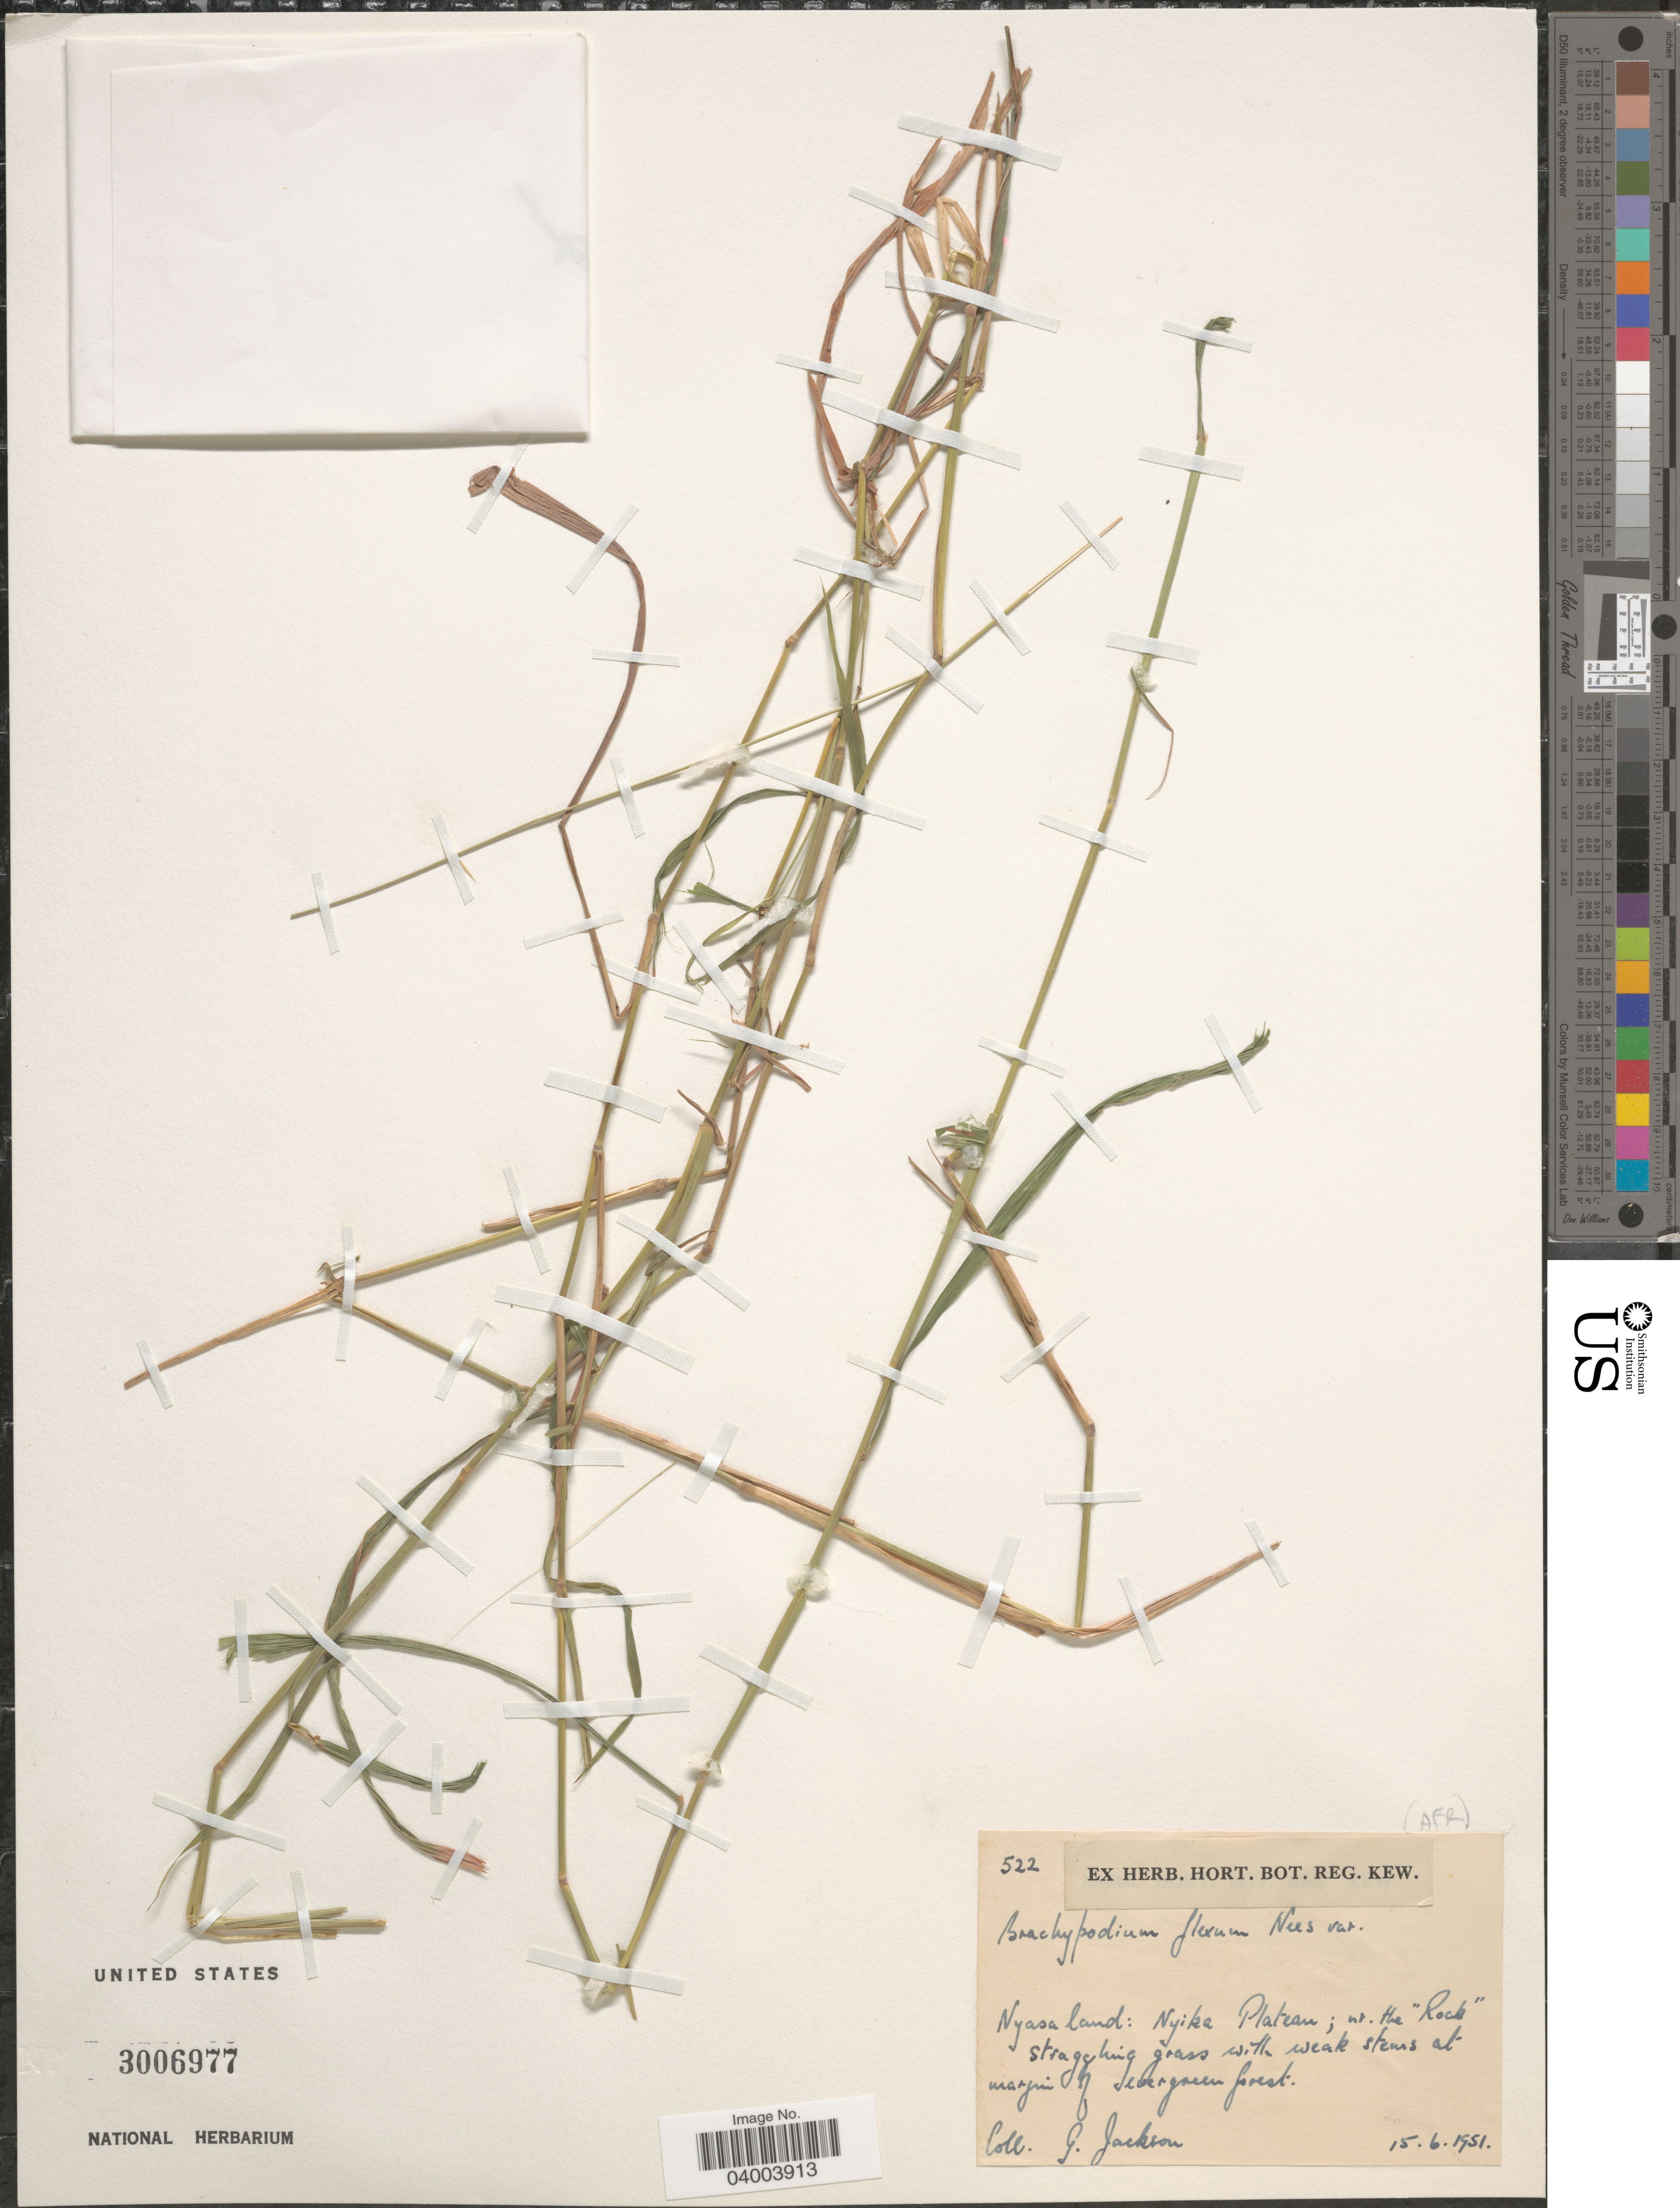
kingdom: Plantae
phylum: Tracheophyta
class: Liliopsida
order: Poales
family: Poaceae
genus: Brachypodium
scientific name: Brachypodium flexum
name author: Nees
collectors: G. Jackson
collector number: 522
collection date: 1951-06-15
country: Malawi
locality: Nyasalan: Nyika Plateau; nr. the "Rock". At margin of evergreen forest.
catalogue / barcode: US 3006977